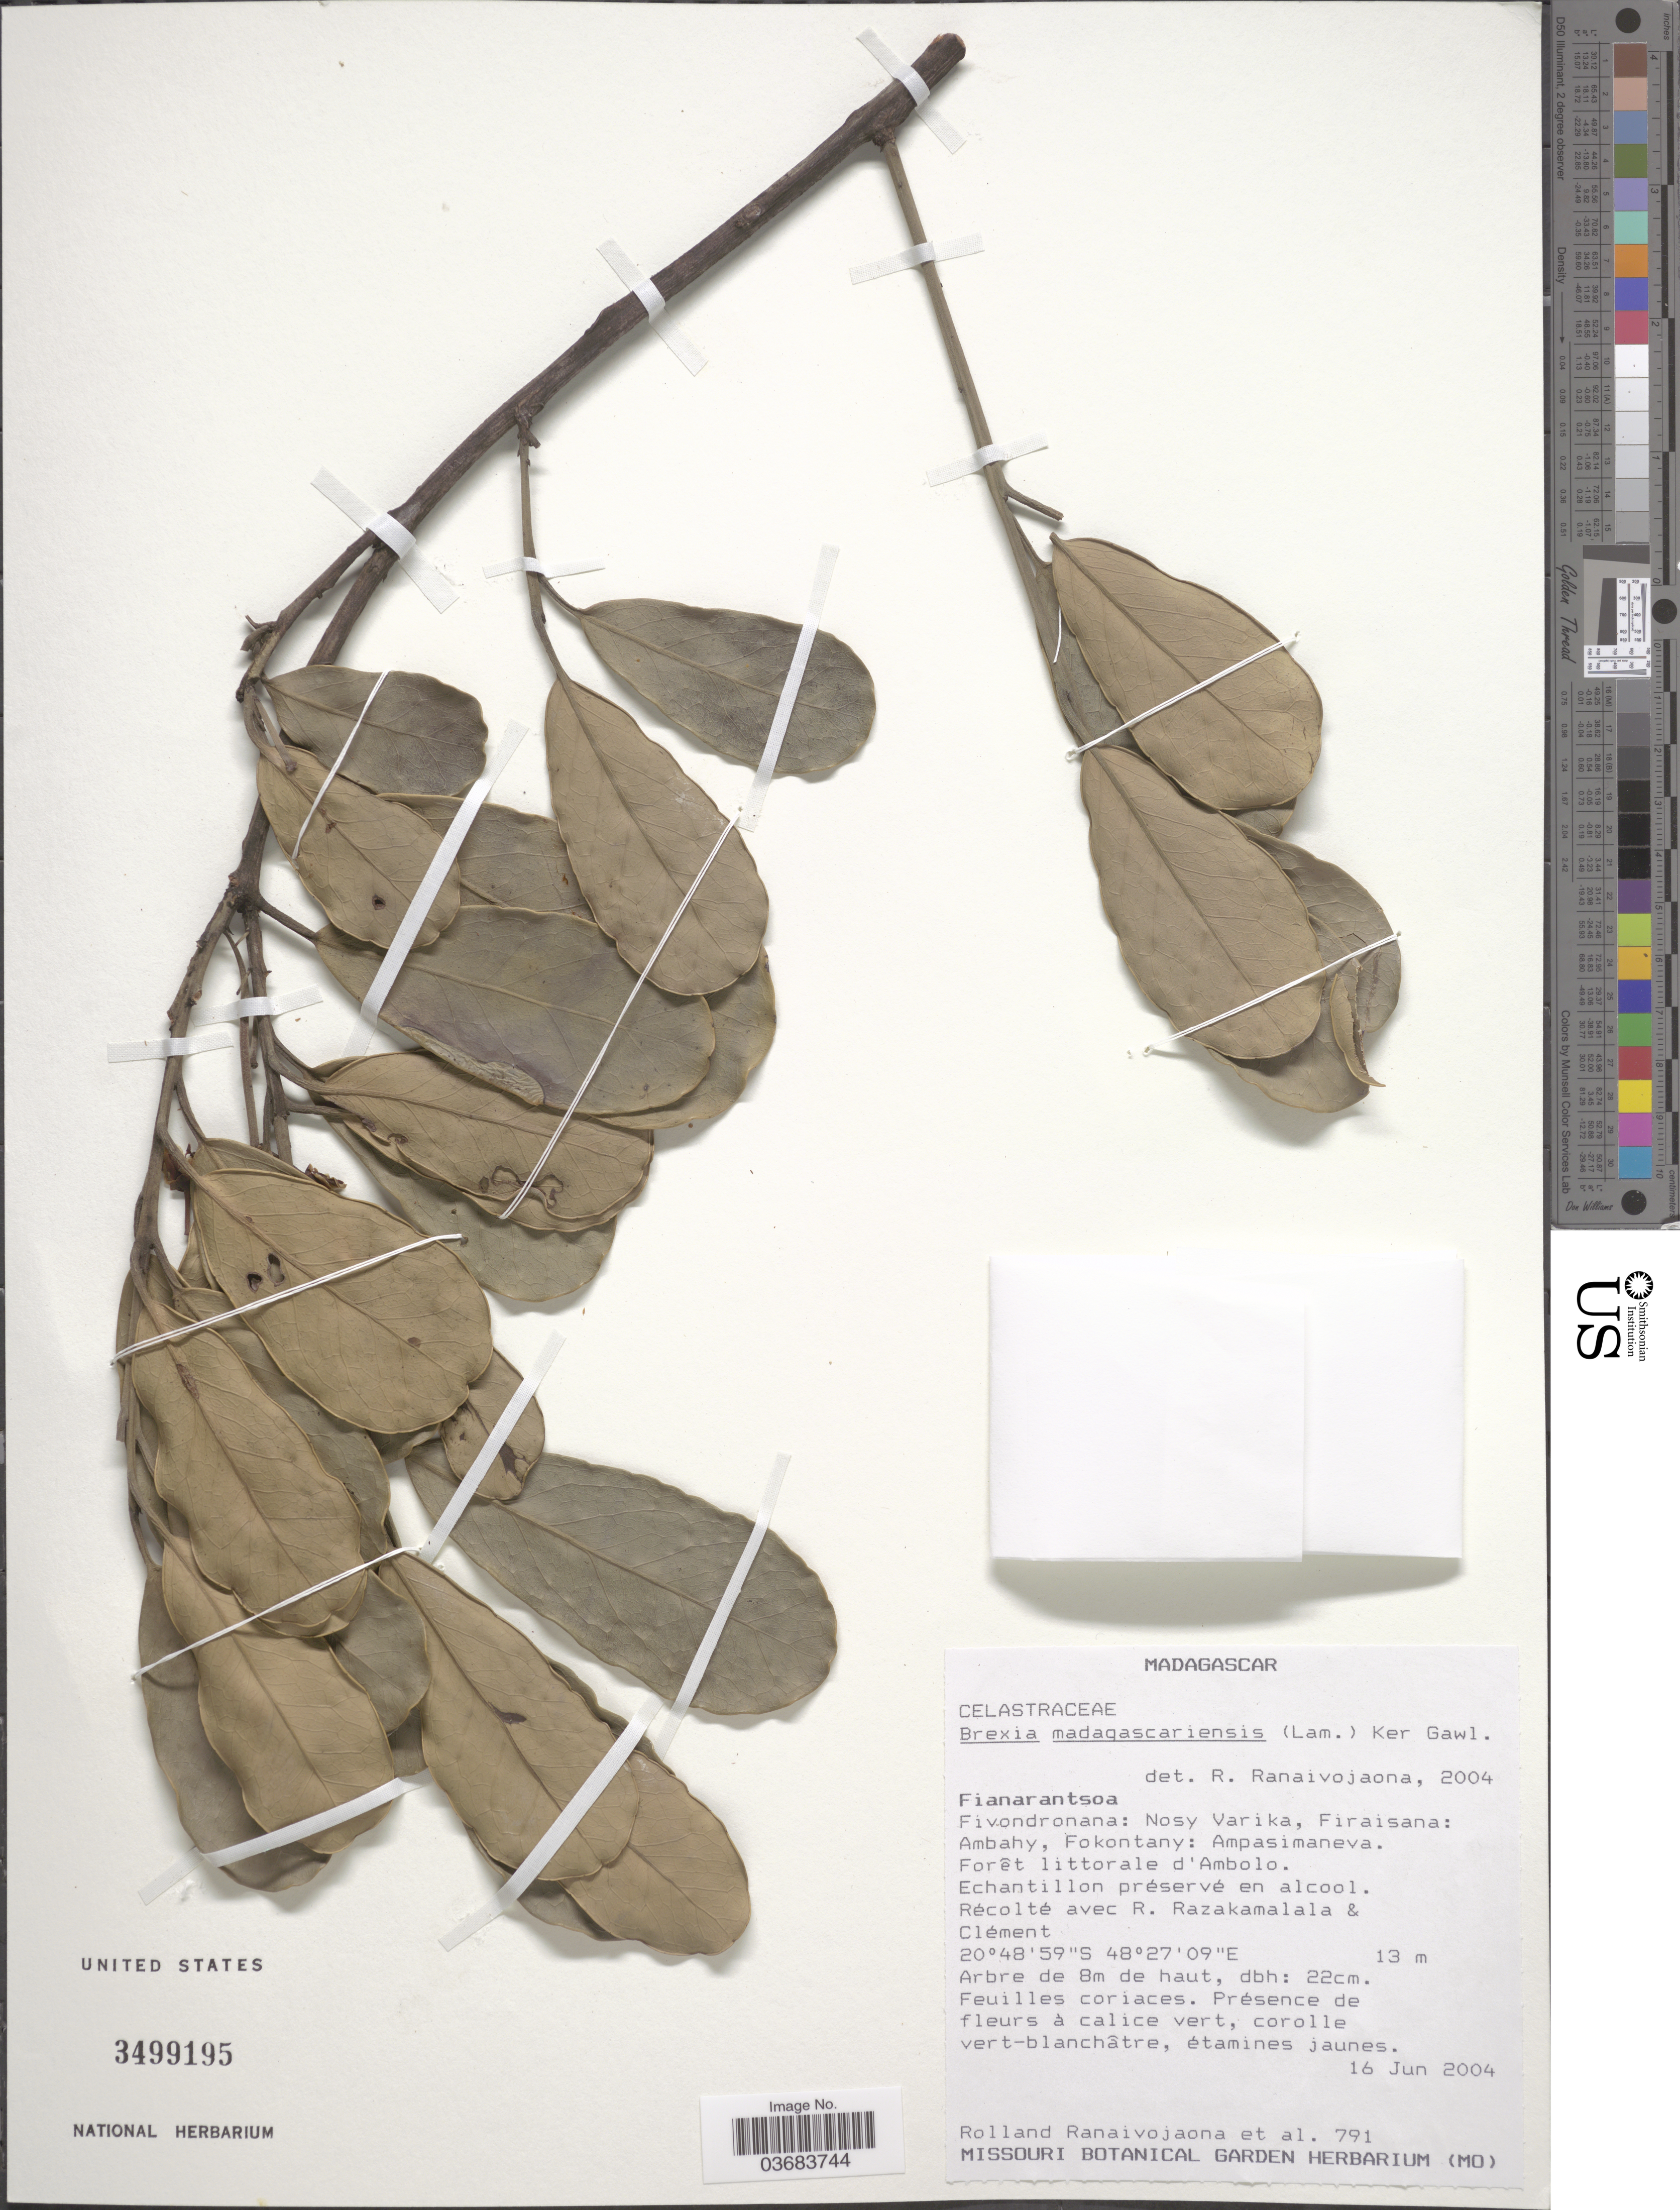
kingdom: Plantae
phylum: Tracheophyta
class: Magnoliopsida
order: Celastrales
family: Celastraceae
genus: Brexia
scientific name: Brexia madagascariensis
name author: (Lam.) Ker Gawl.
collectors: R. Ranaivojaona & et al.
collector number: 791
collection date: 2004-06-16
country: Madagascar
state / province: Vatovavy Fitovinany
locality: Fivondronana: Nosy Varika, Firausana: Ambahy, Fokontany: Ampasimaneva.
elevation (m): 13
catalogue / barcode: US 3499195